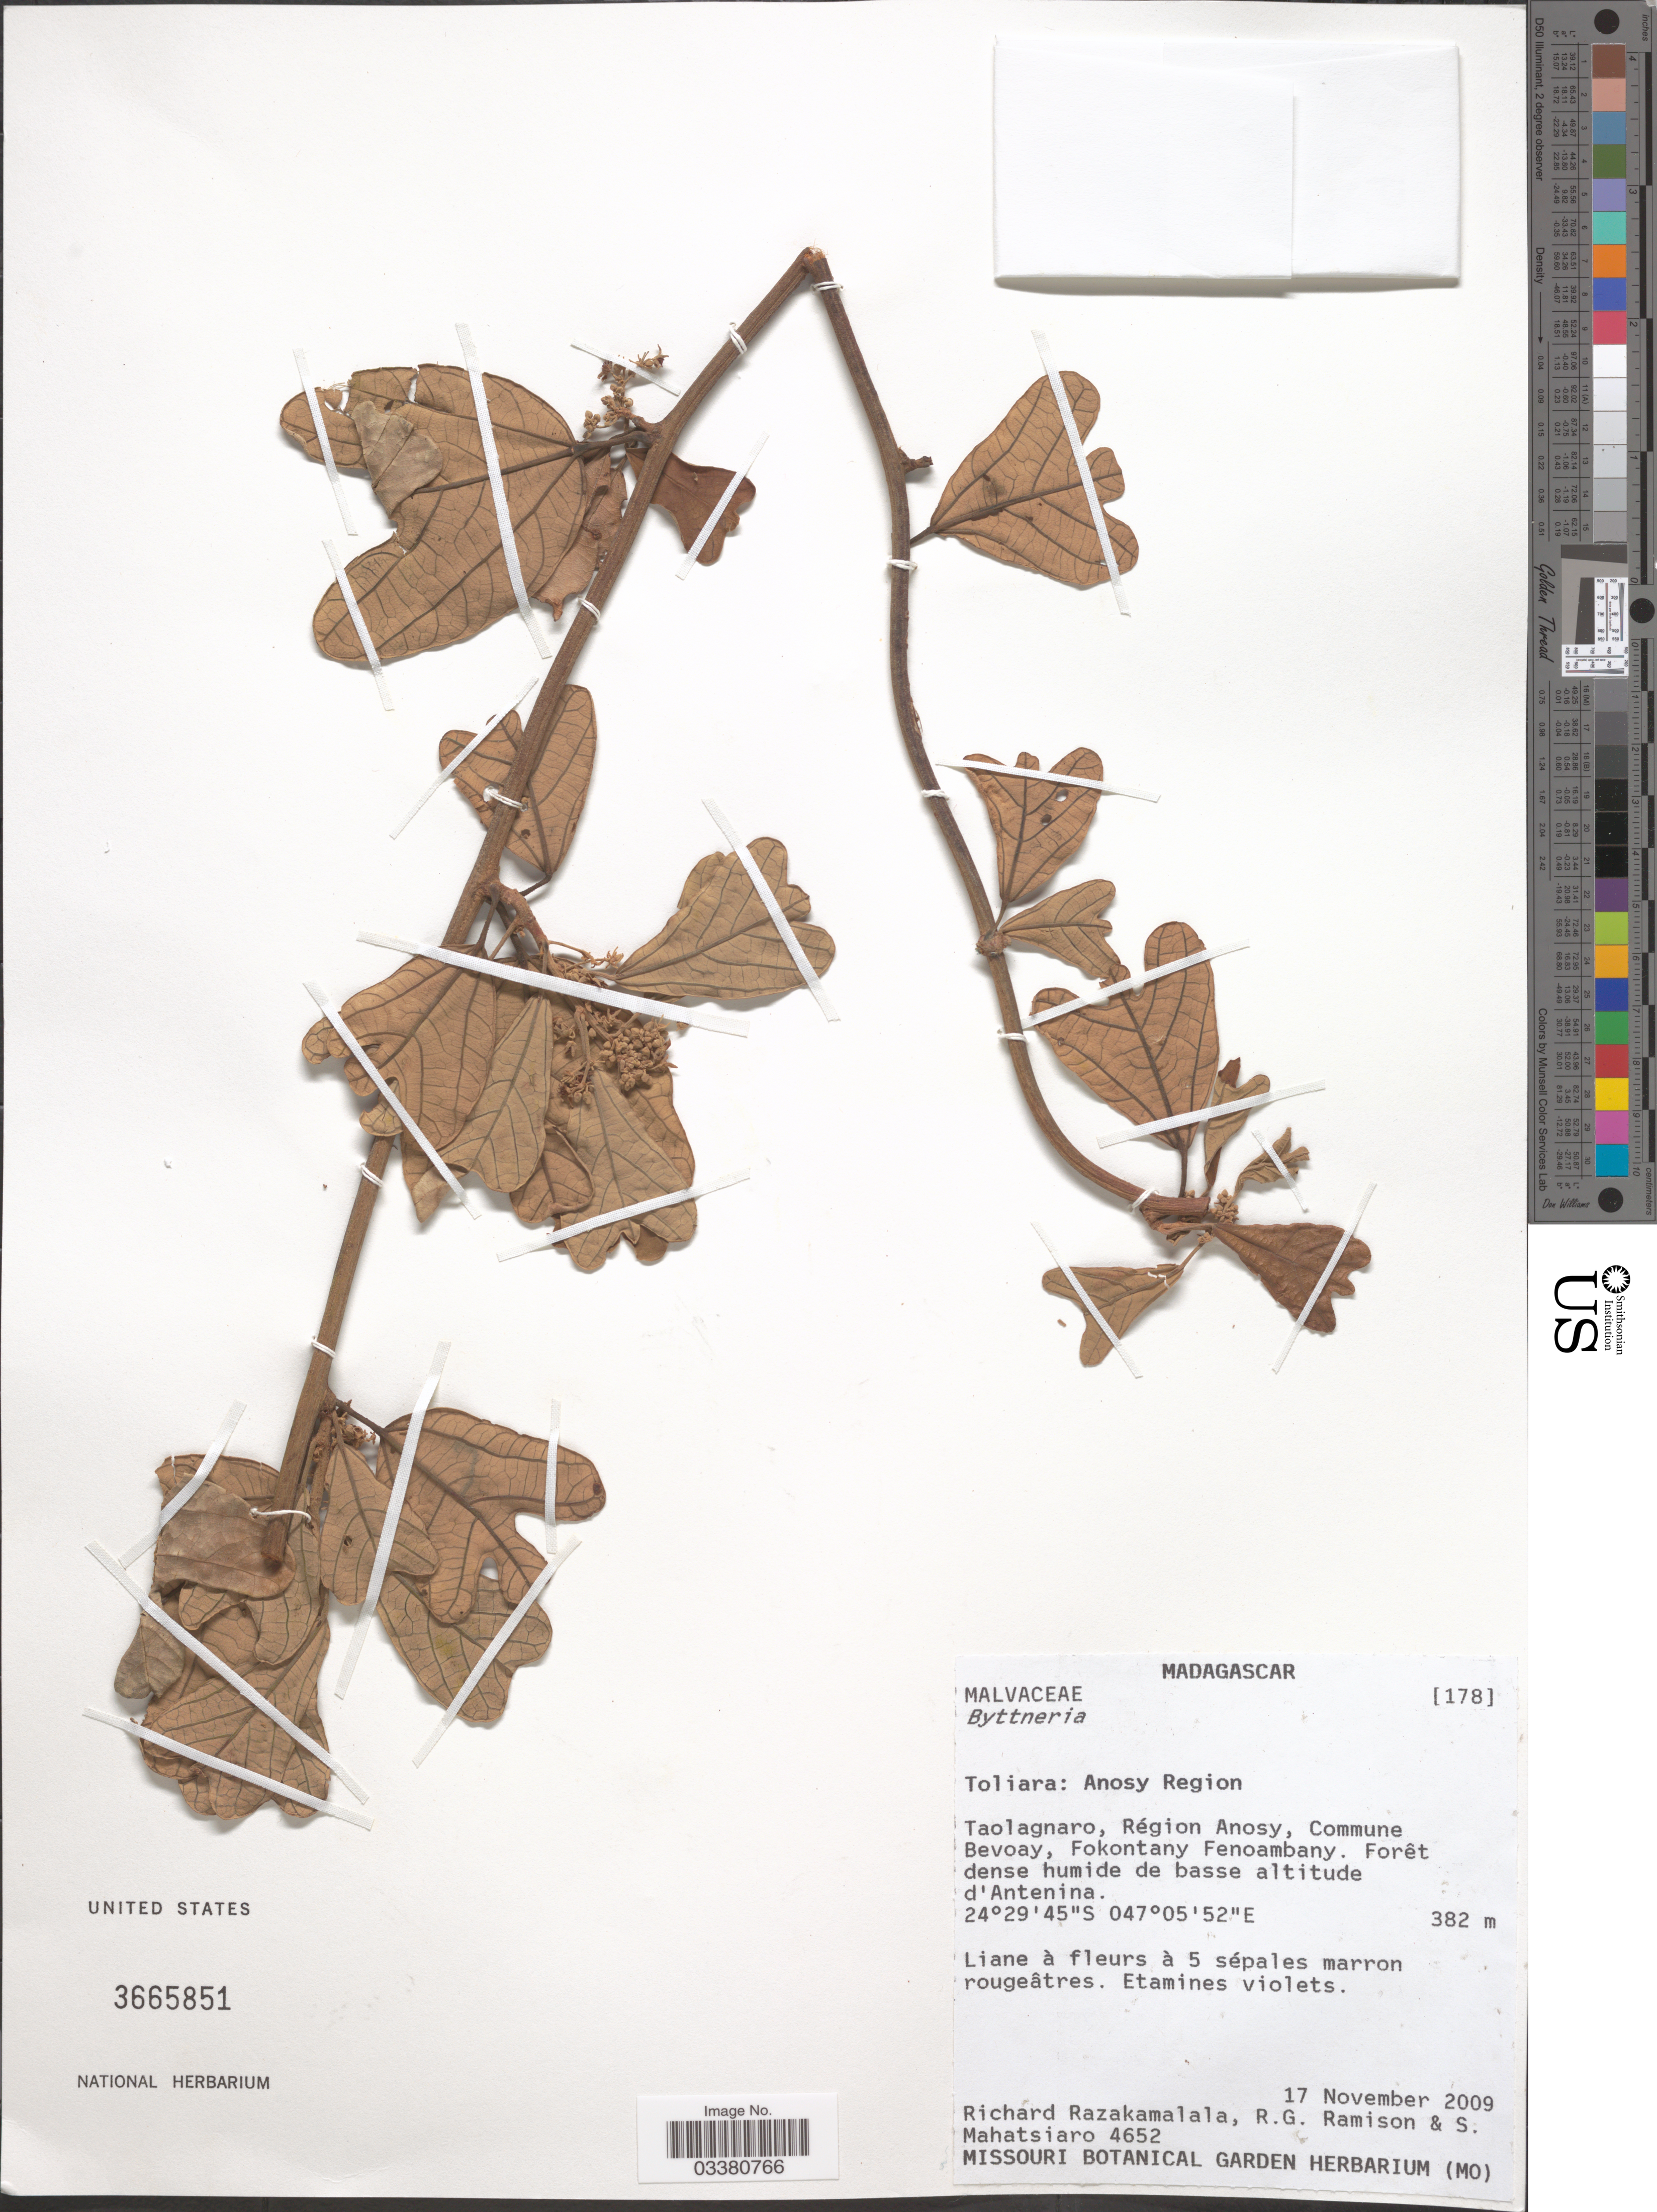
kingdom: Plantae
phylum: Tracheophyta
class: Magnoliopsida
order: Malvales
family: Malvaceae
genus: Byttneria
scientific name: Byttneria sp.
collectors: R. Razakamalala, R. Ramison & S. Mahatsiaro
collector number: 4652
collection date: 2009-11-17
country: Madagascar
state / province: Anosy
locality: Anosy Region. Taolagnaro, Région Anosy, Commune Bevoay, Fokontany Fenoambany. Forêt dense humide de basse altitude d'Antenina.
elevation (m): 382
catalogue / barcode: US 3665851